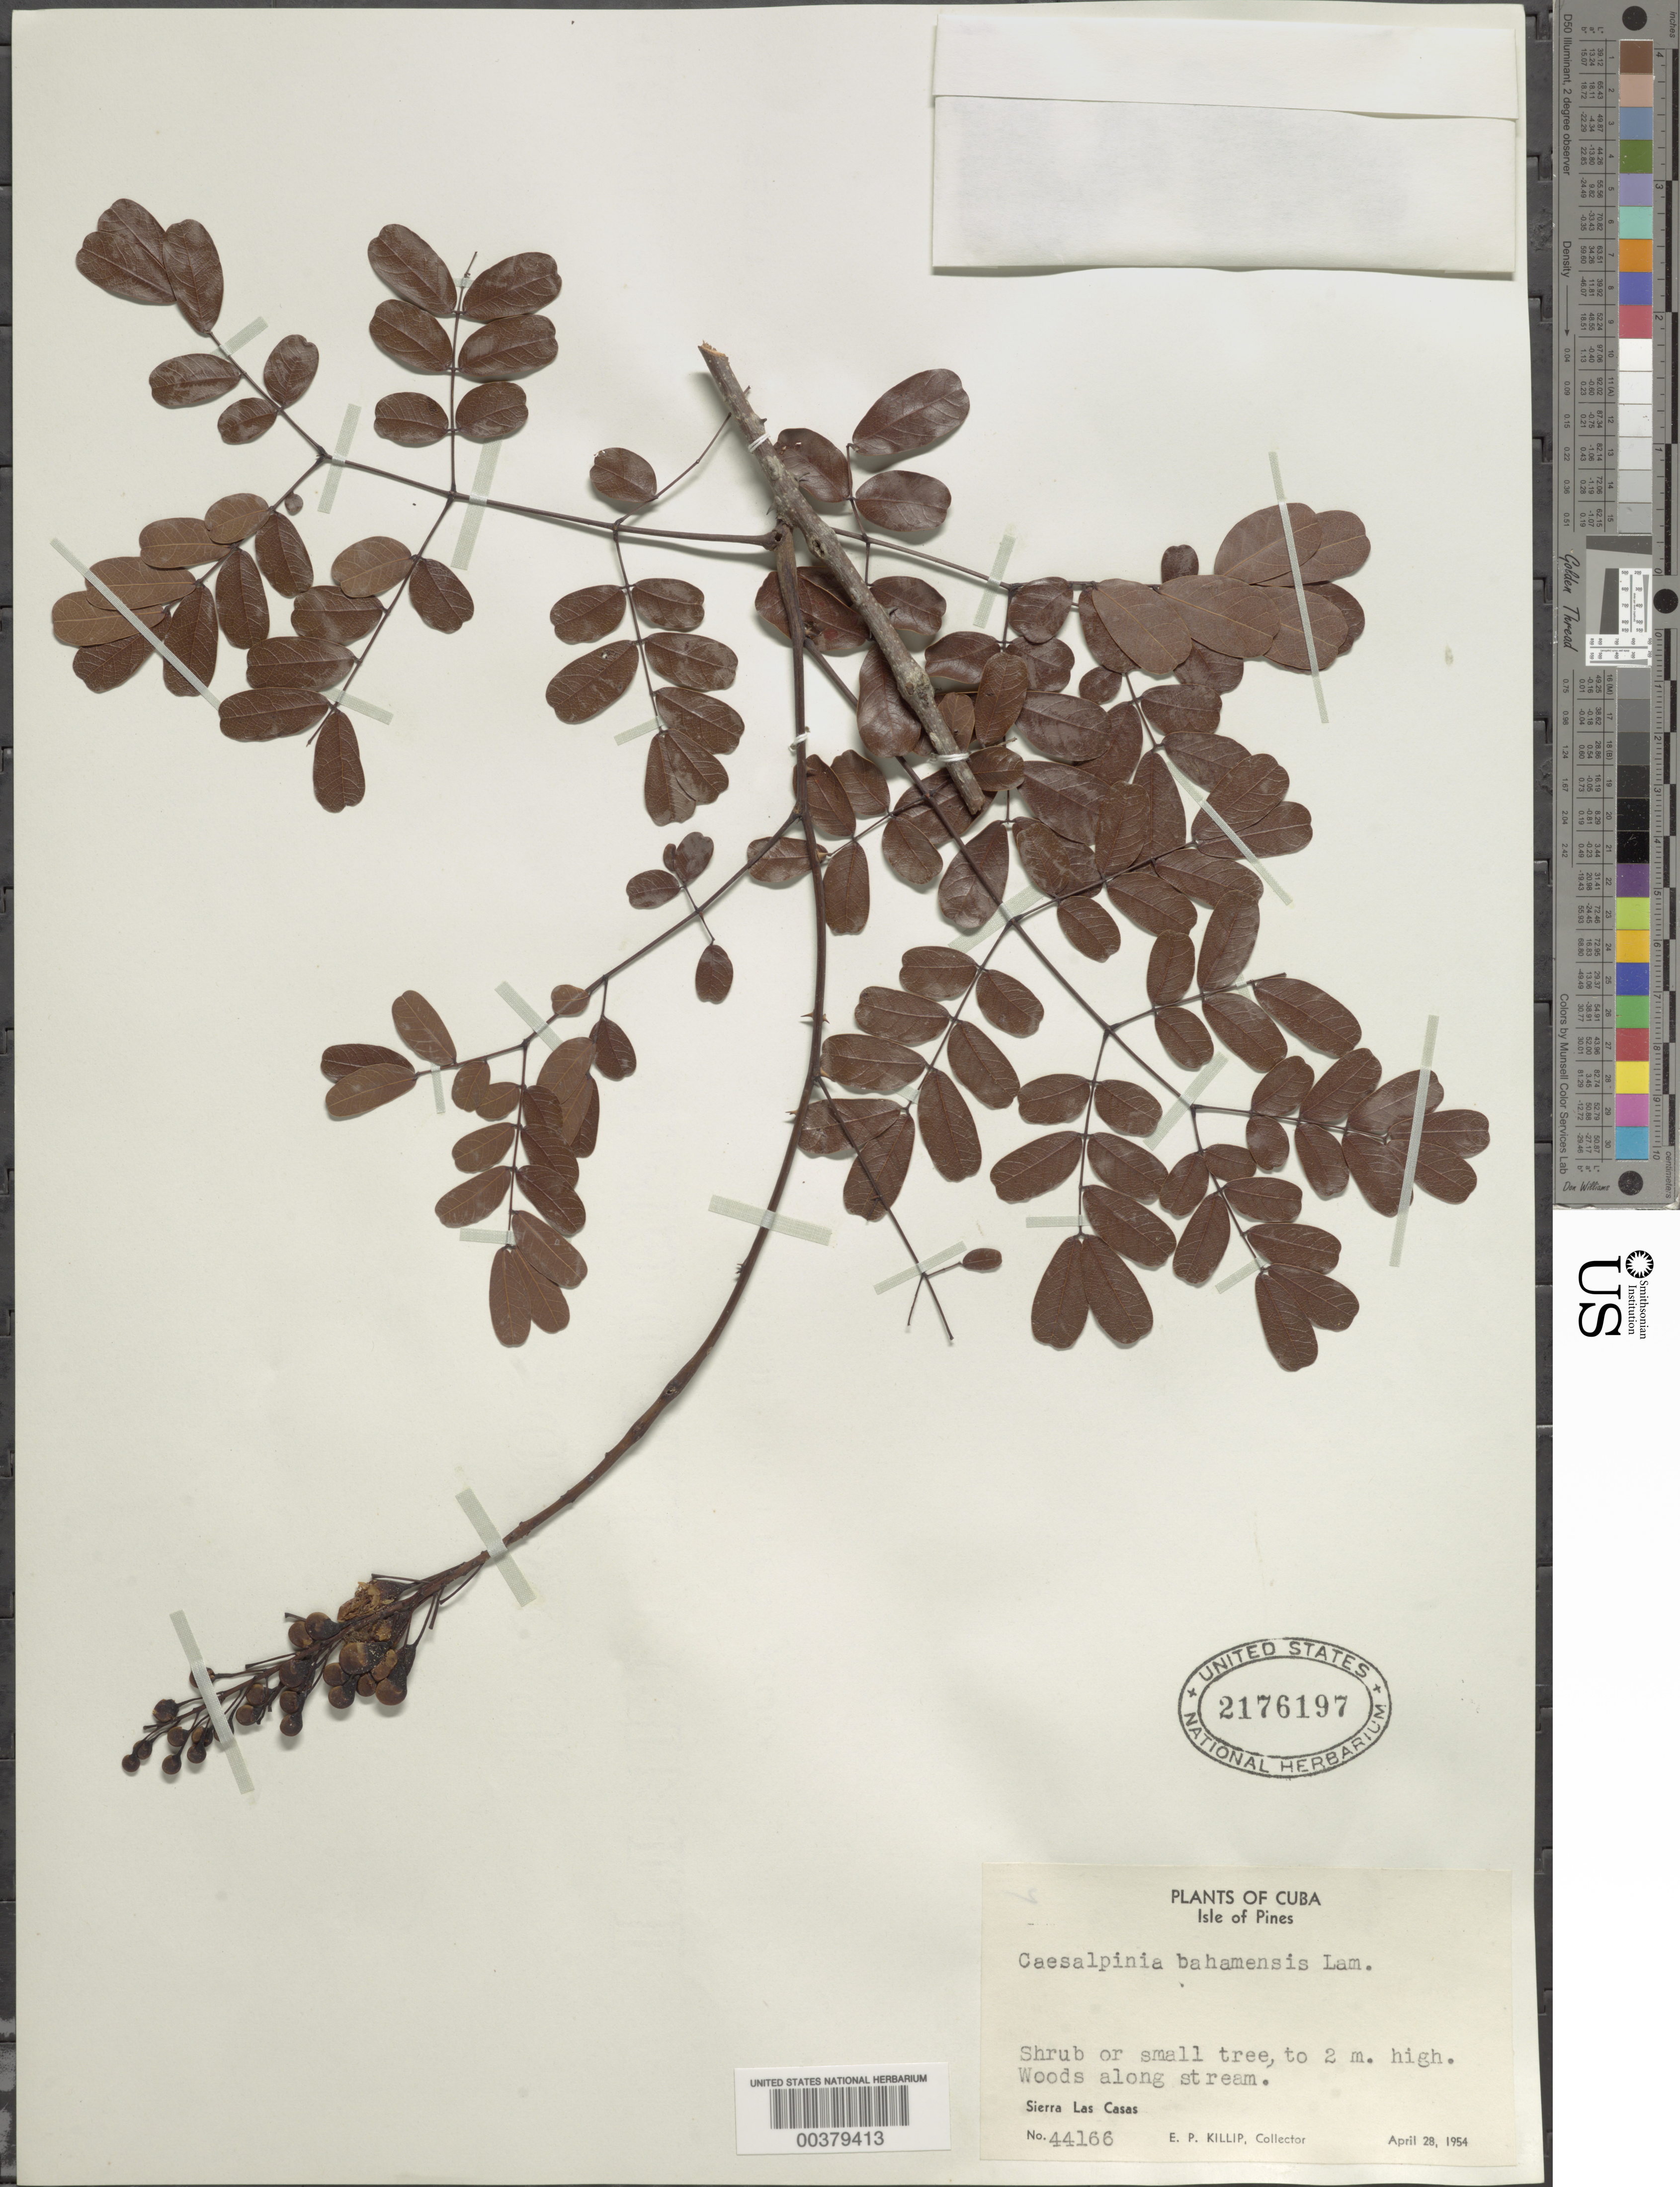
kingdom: Plantae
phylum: Tracheophyta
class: Magnoliopsida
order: Fabales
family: Fabaceae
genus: Caesalpinia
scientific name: Caesalpinia bahamensis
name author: Lam.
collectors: E. P. Killip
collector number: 44166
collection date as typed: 28 Apr 1954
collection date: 1954-04-28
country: Cuba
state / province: Isla de La Juventud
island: Isla de La Juventud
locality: Sierra la casas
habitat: Woods along stream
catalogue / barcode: US 2176197